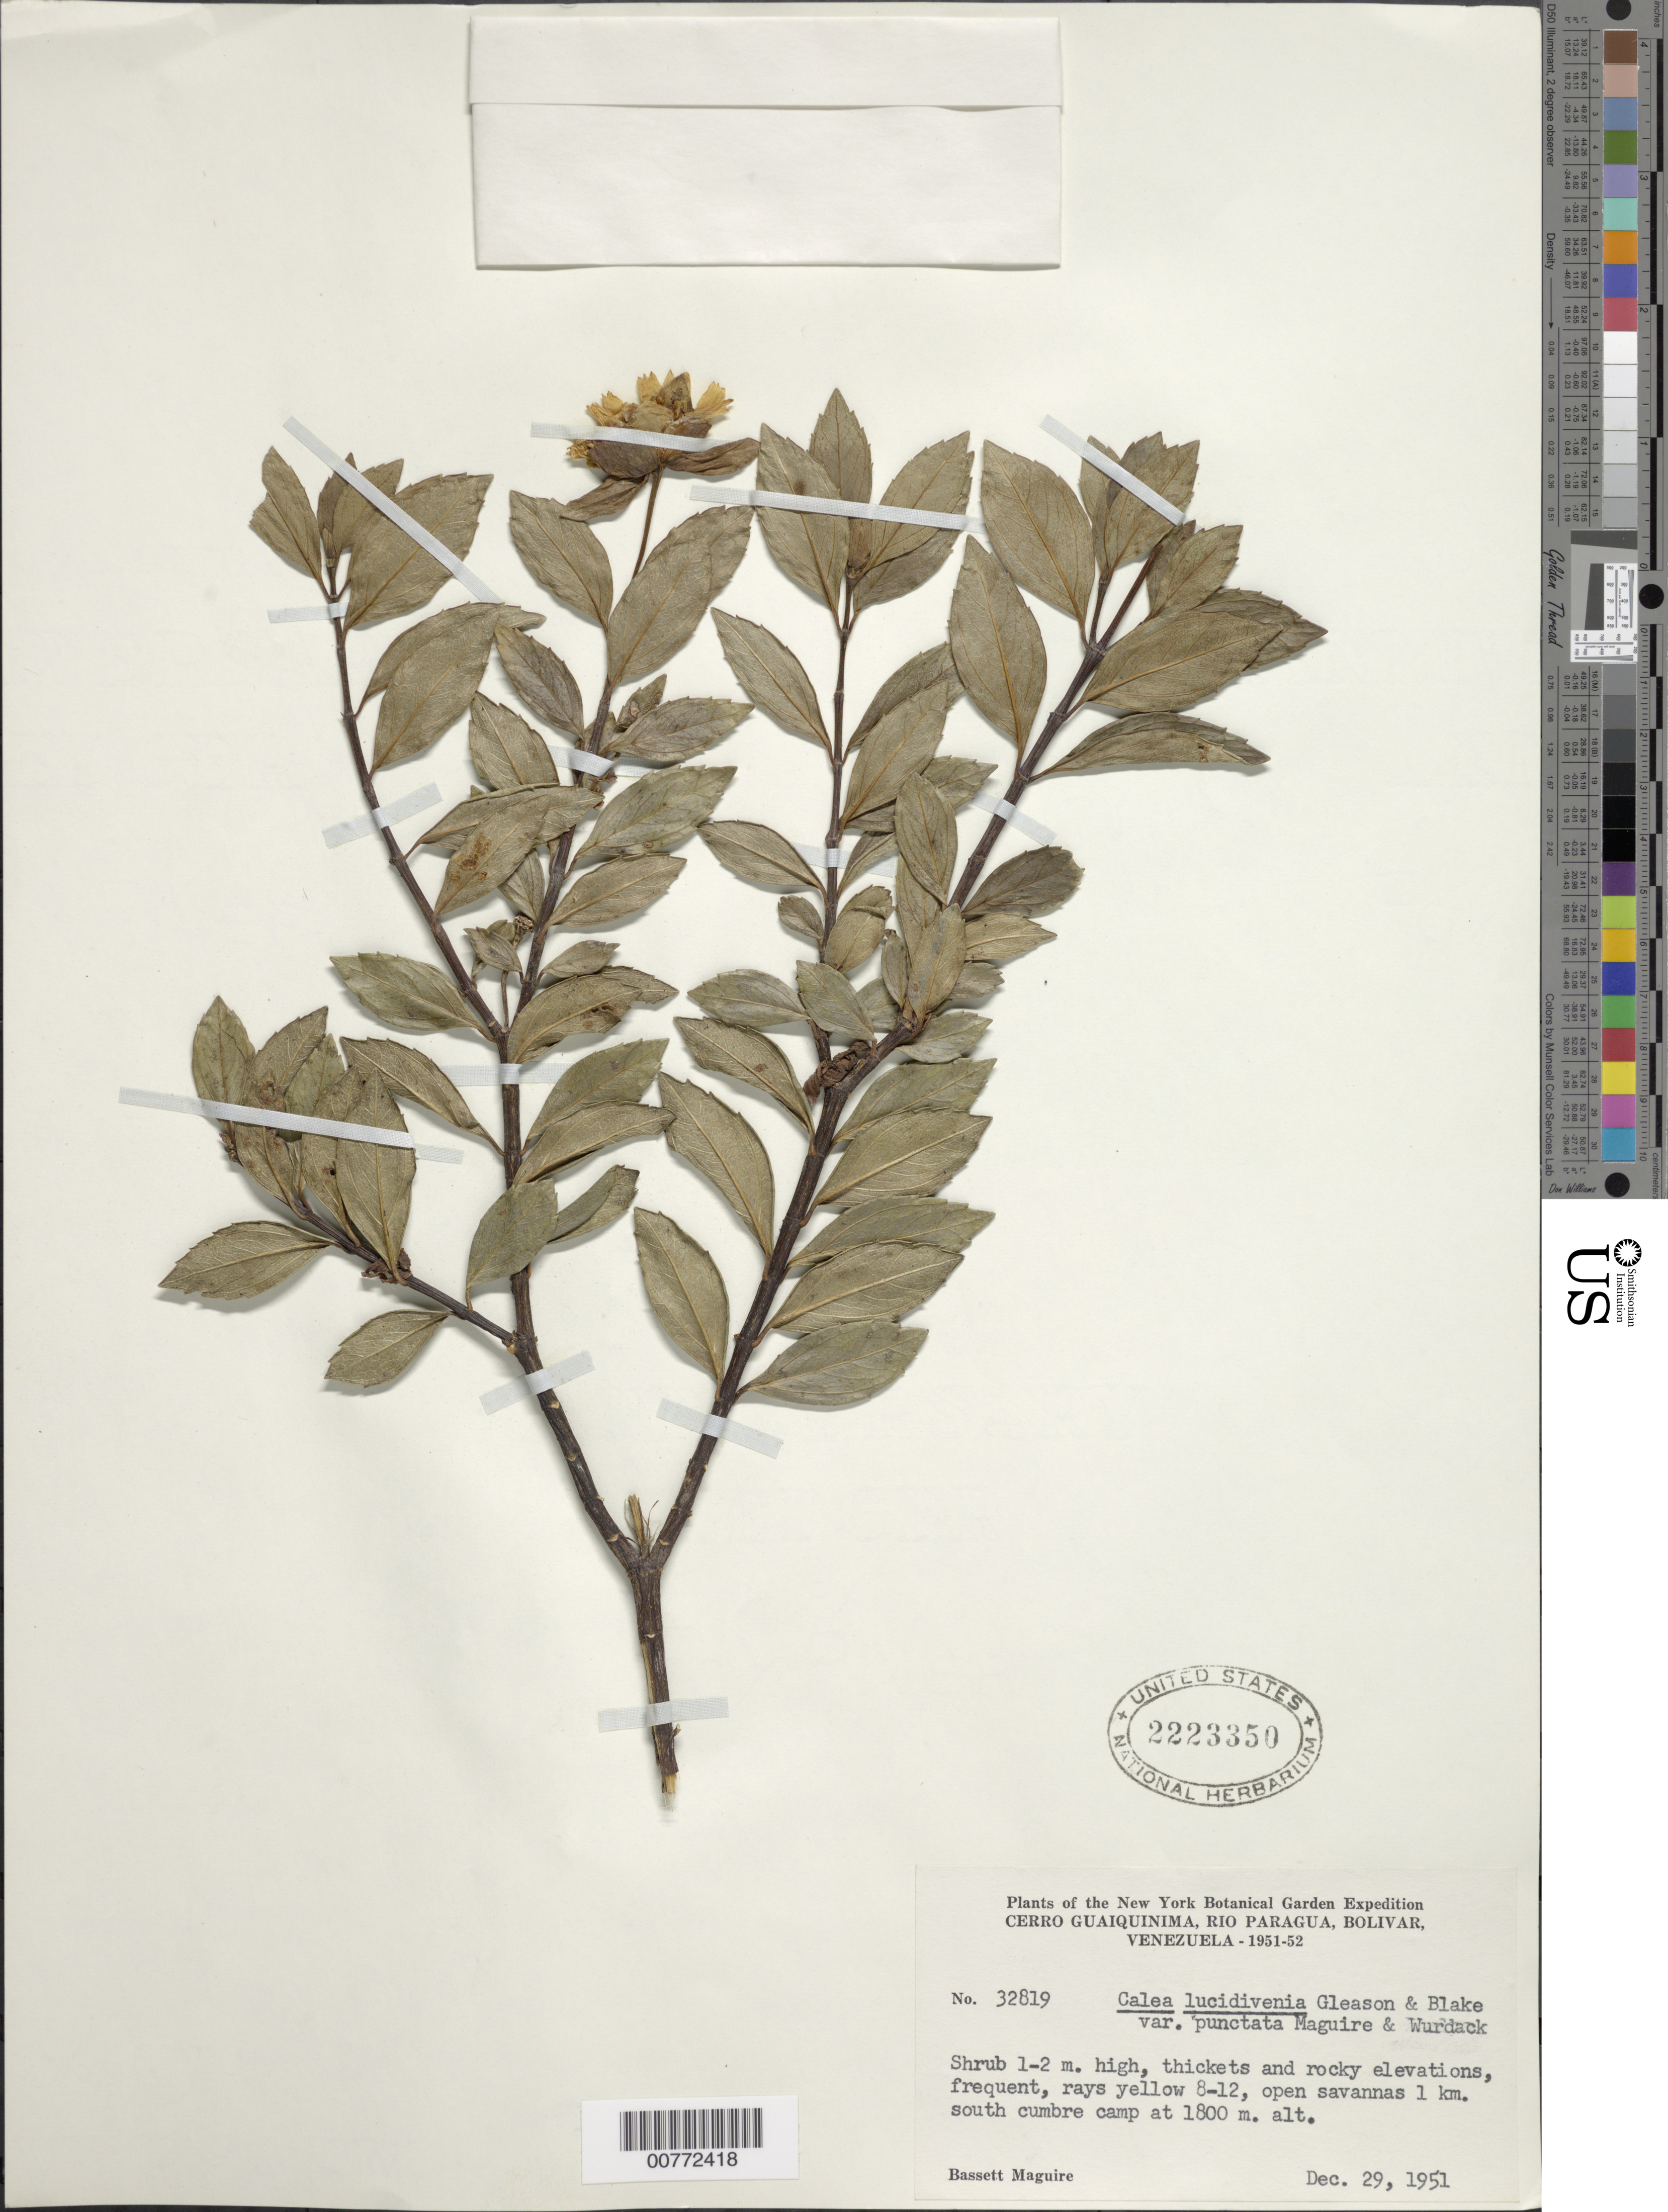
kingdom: Plantae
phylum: Tracheophyta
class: Magnoliopsida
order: Asterales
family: Asteraceae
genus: Calea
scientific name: Calea lucidivenia var. punctata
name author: Maguire & Wurdack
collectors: B. Maguire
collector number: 32819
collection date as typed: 29-Dec-51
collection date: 1951-12-29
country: Venezuela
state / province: Bolívar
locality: Cerro Guaiquinima, Río Paragua, 1 km S of Cumbre Camp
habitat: Rocky elevations and thickets, open savanna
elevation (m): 1800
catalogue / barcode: US 2223350